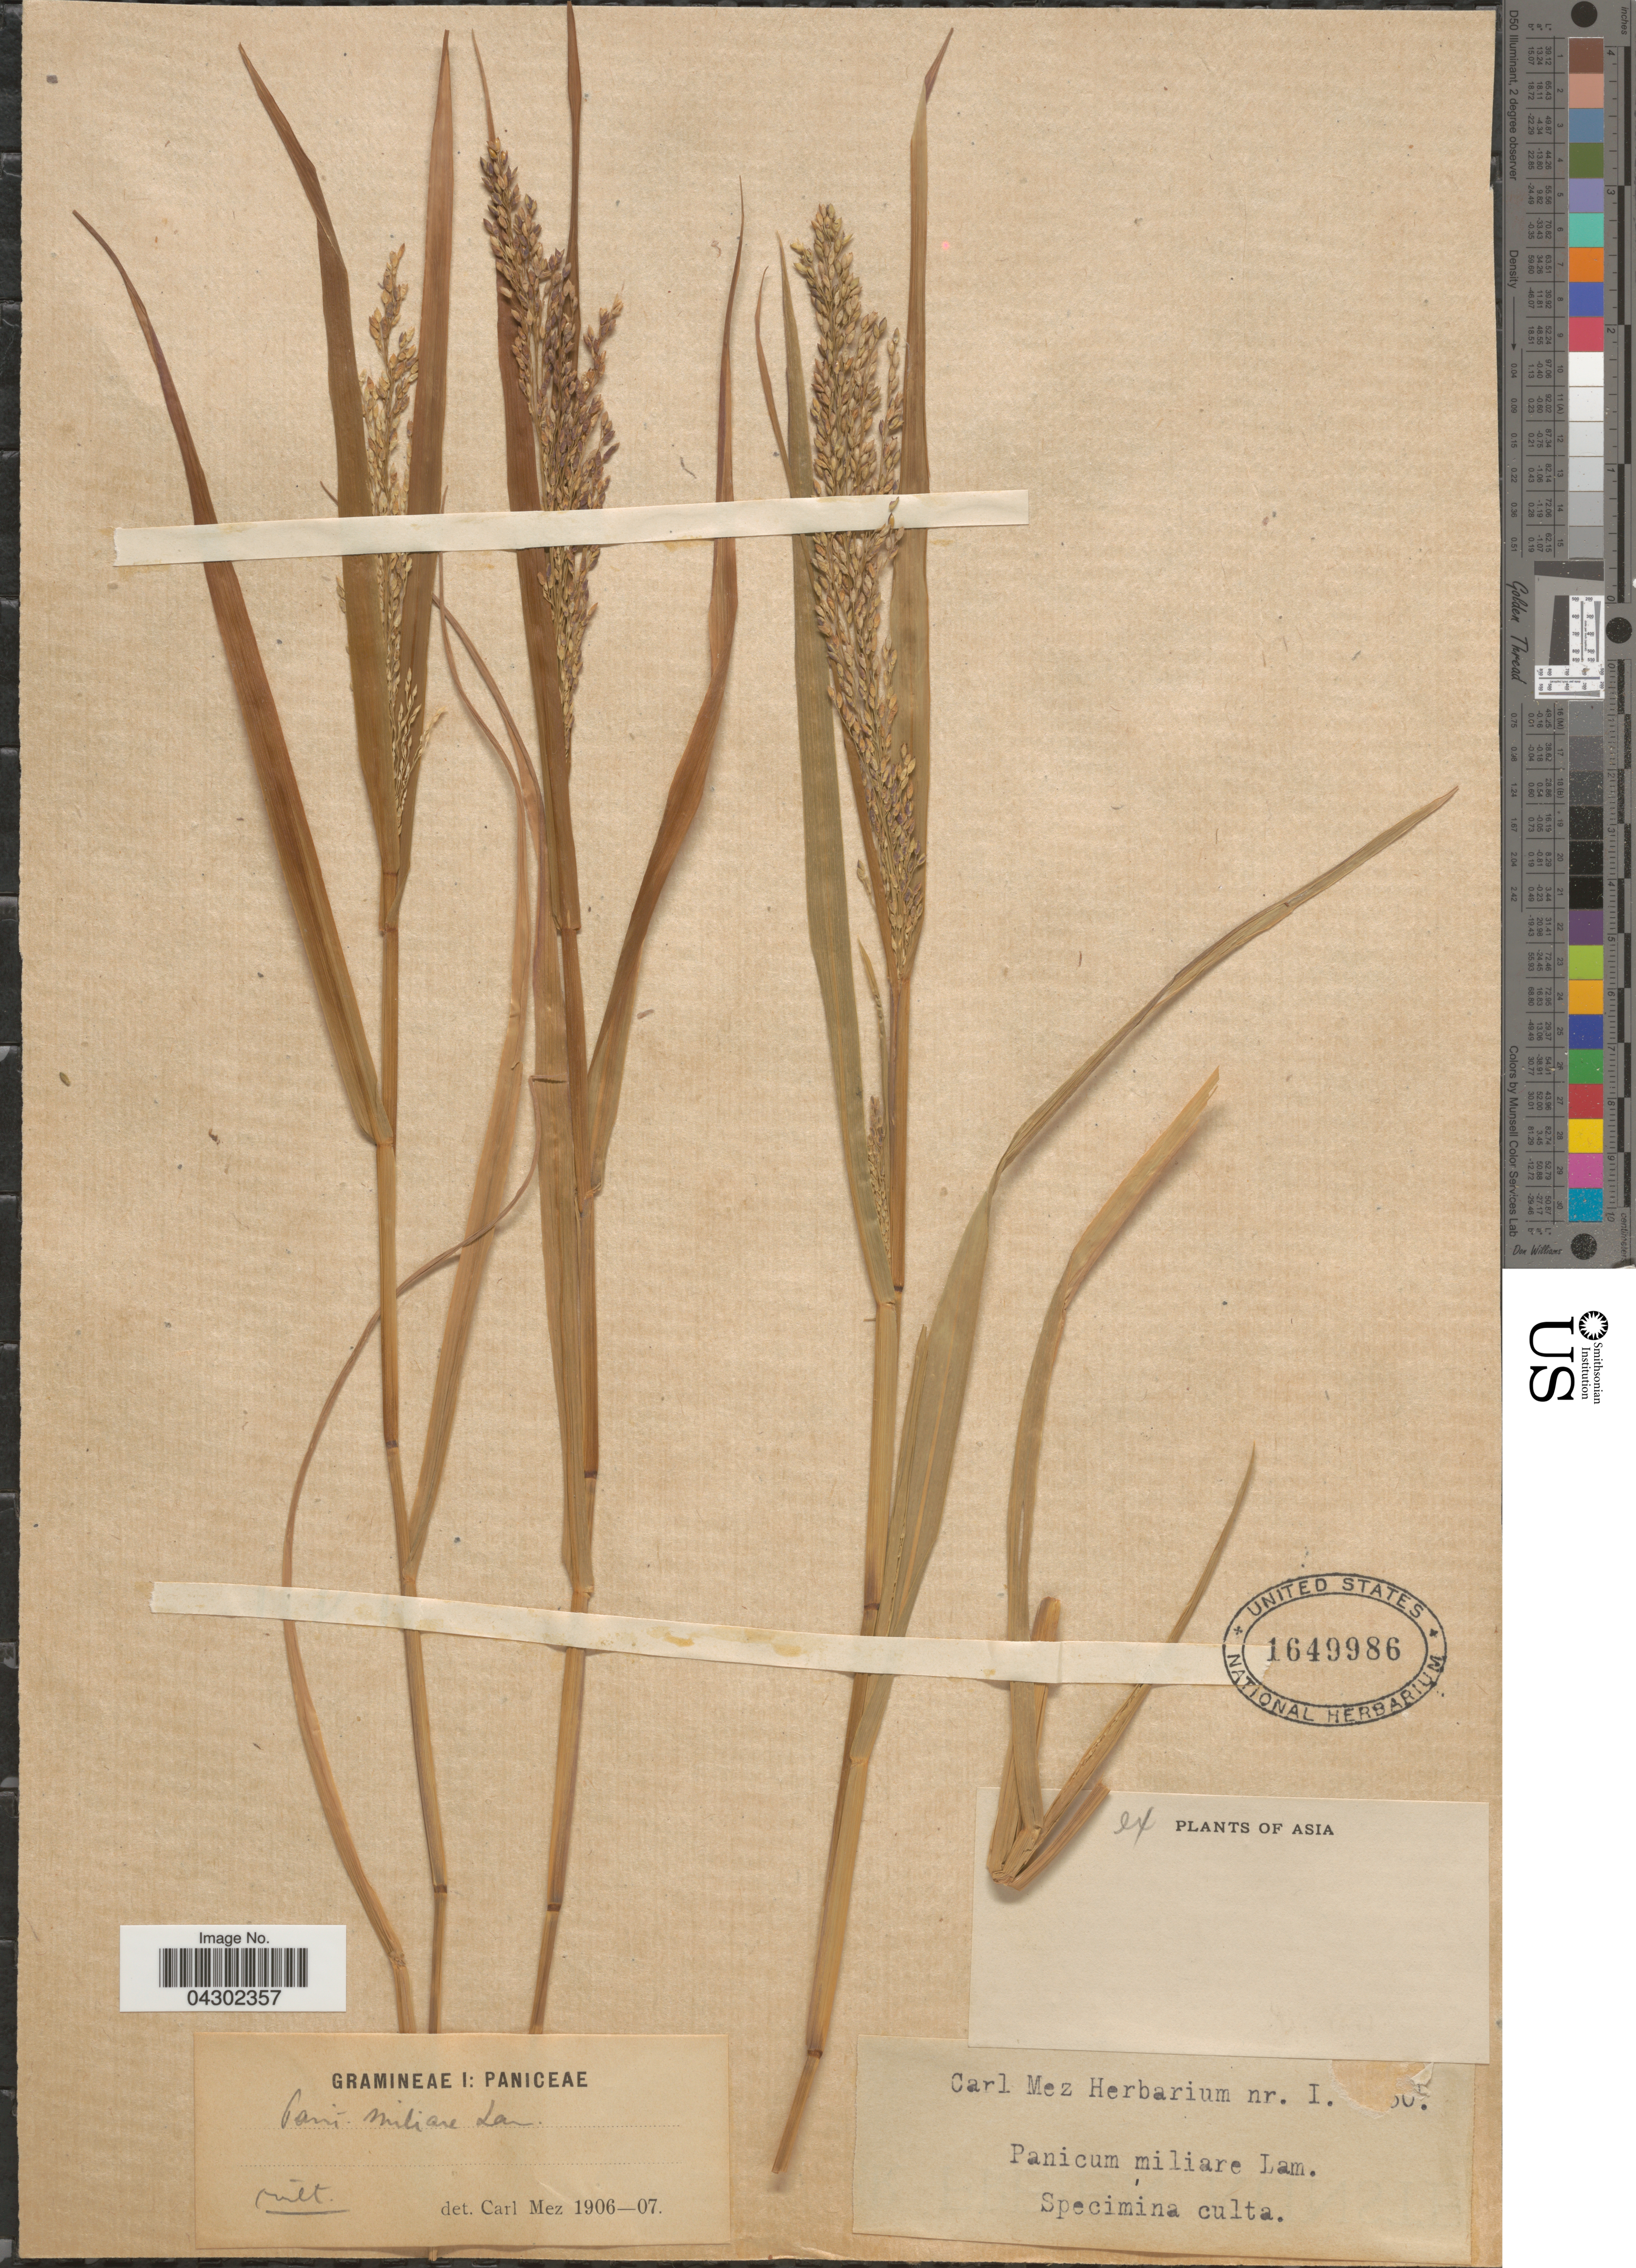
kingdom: Plantae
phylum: Tracheophyta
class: Liliopsida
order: Poales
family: Poaceae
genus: Panicum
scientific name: Panicum sumatrense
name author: P. Roth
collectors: Ex herb. Carl Mez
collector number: I!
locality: Asia.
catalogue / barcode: US 1649986